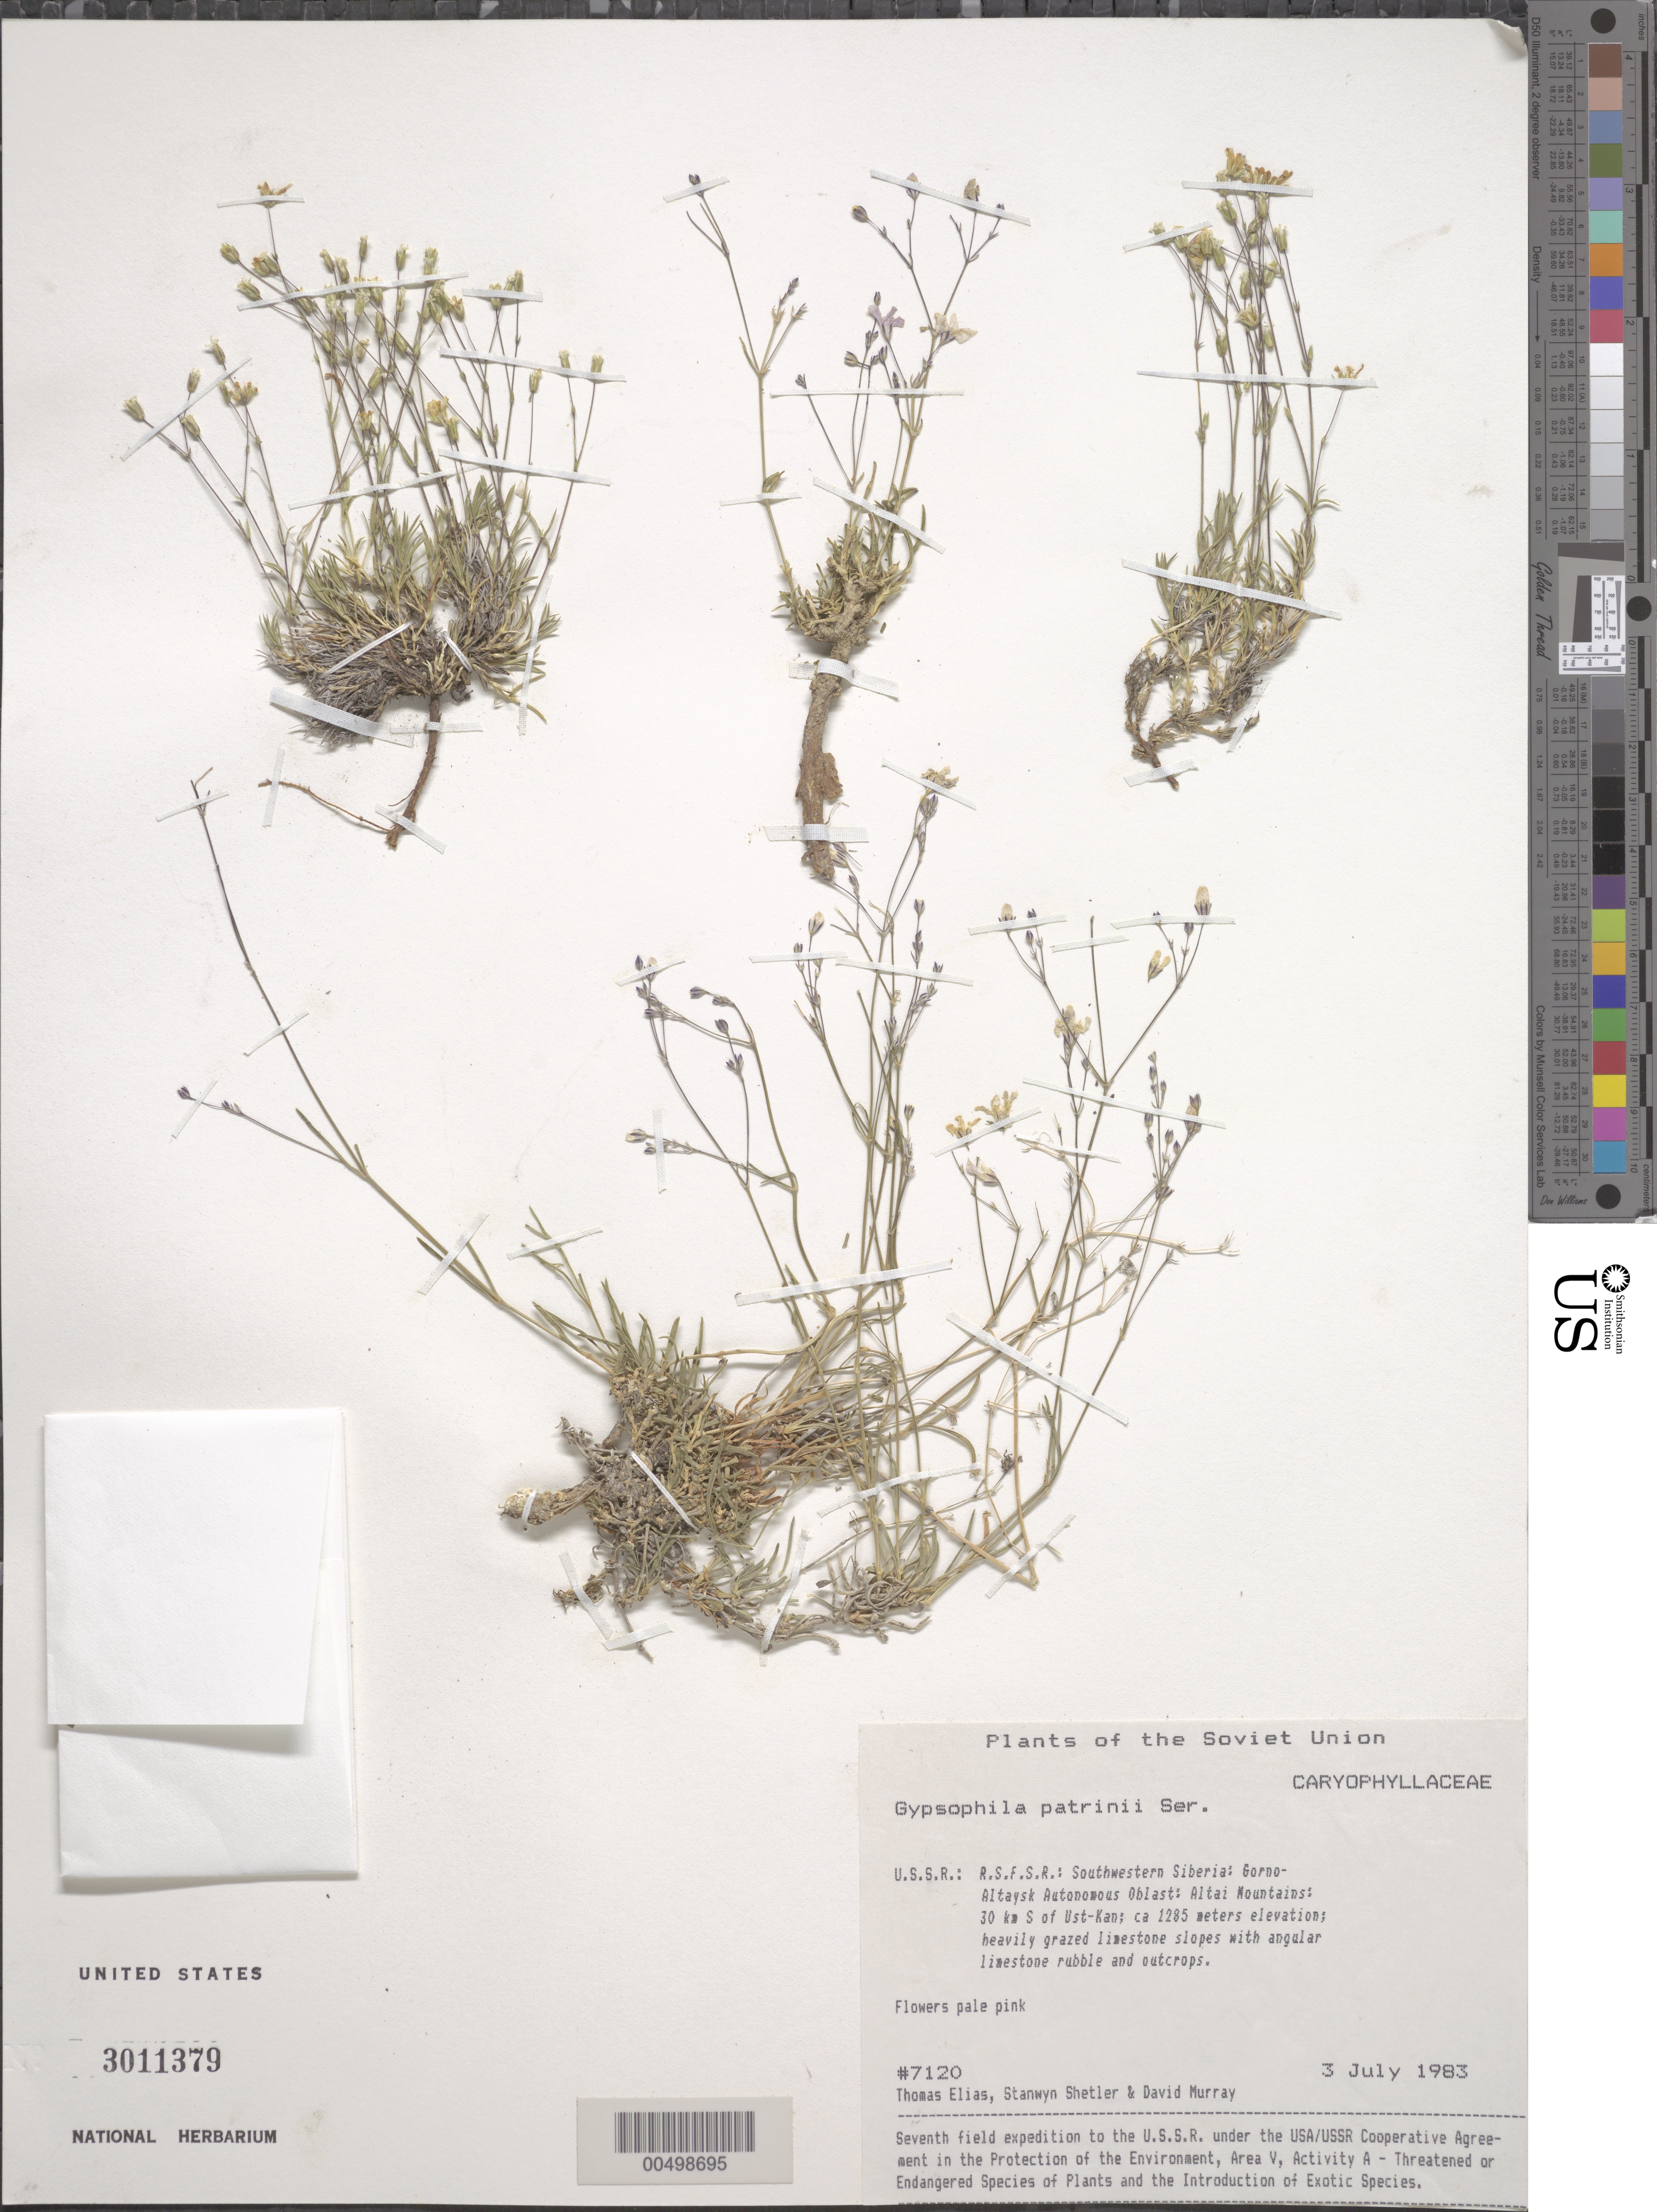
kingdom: Plantae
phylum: Tracheophyta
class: Magnoliopsida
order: Caryophyllales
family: Caryophyllaceae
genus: Gypsophila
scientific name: Gypsophila patrinii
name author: Ser.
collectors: T. Elias, S. Shetler & D. F. Murray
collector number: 7120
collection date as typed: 03 Jul 1983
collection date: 1983-07-03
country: Russian Federation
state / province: Altai Republic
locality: Altai Mountains, 30 km S of Ust-Kan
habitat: heavily grazed limestone slopes with angular limestone rubble and outcrops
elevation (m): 1285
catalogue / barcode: US 3011379